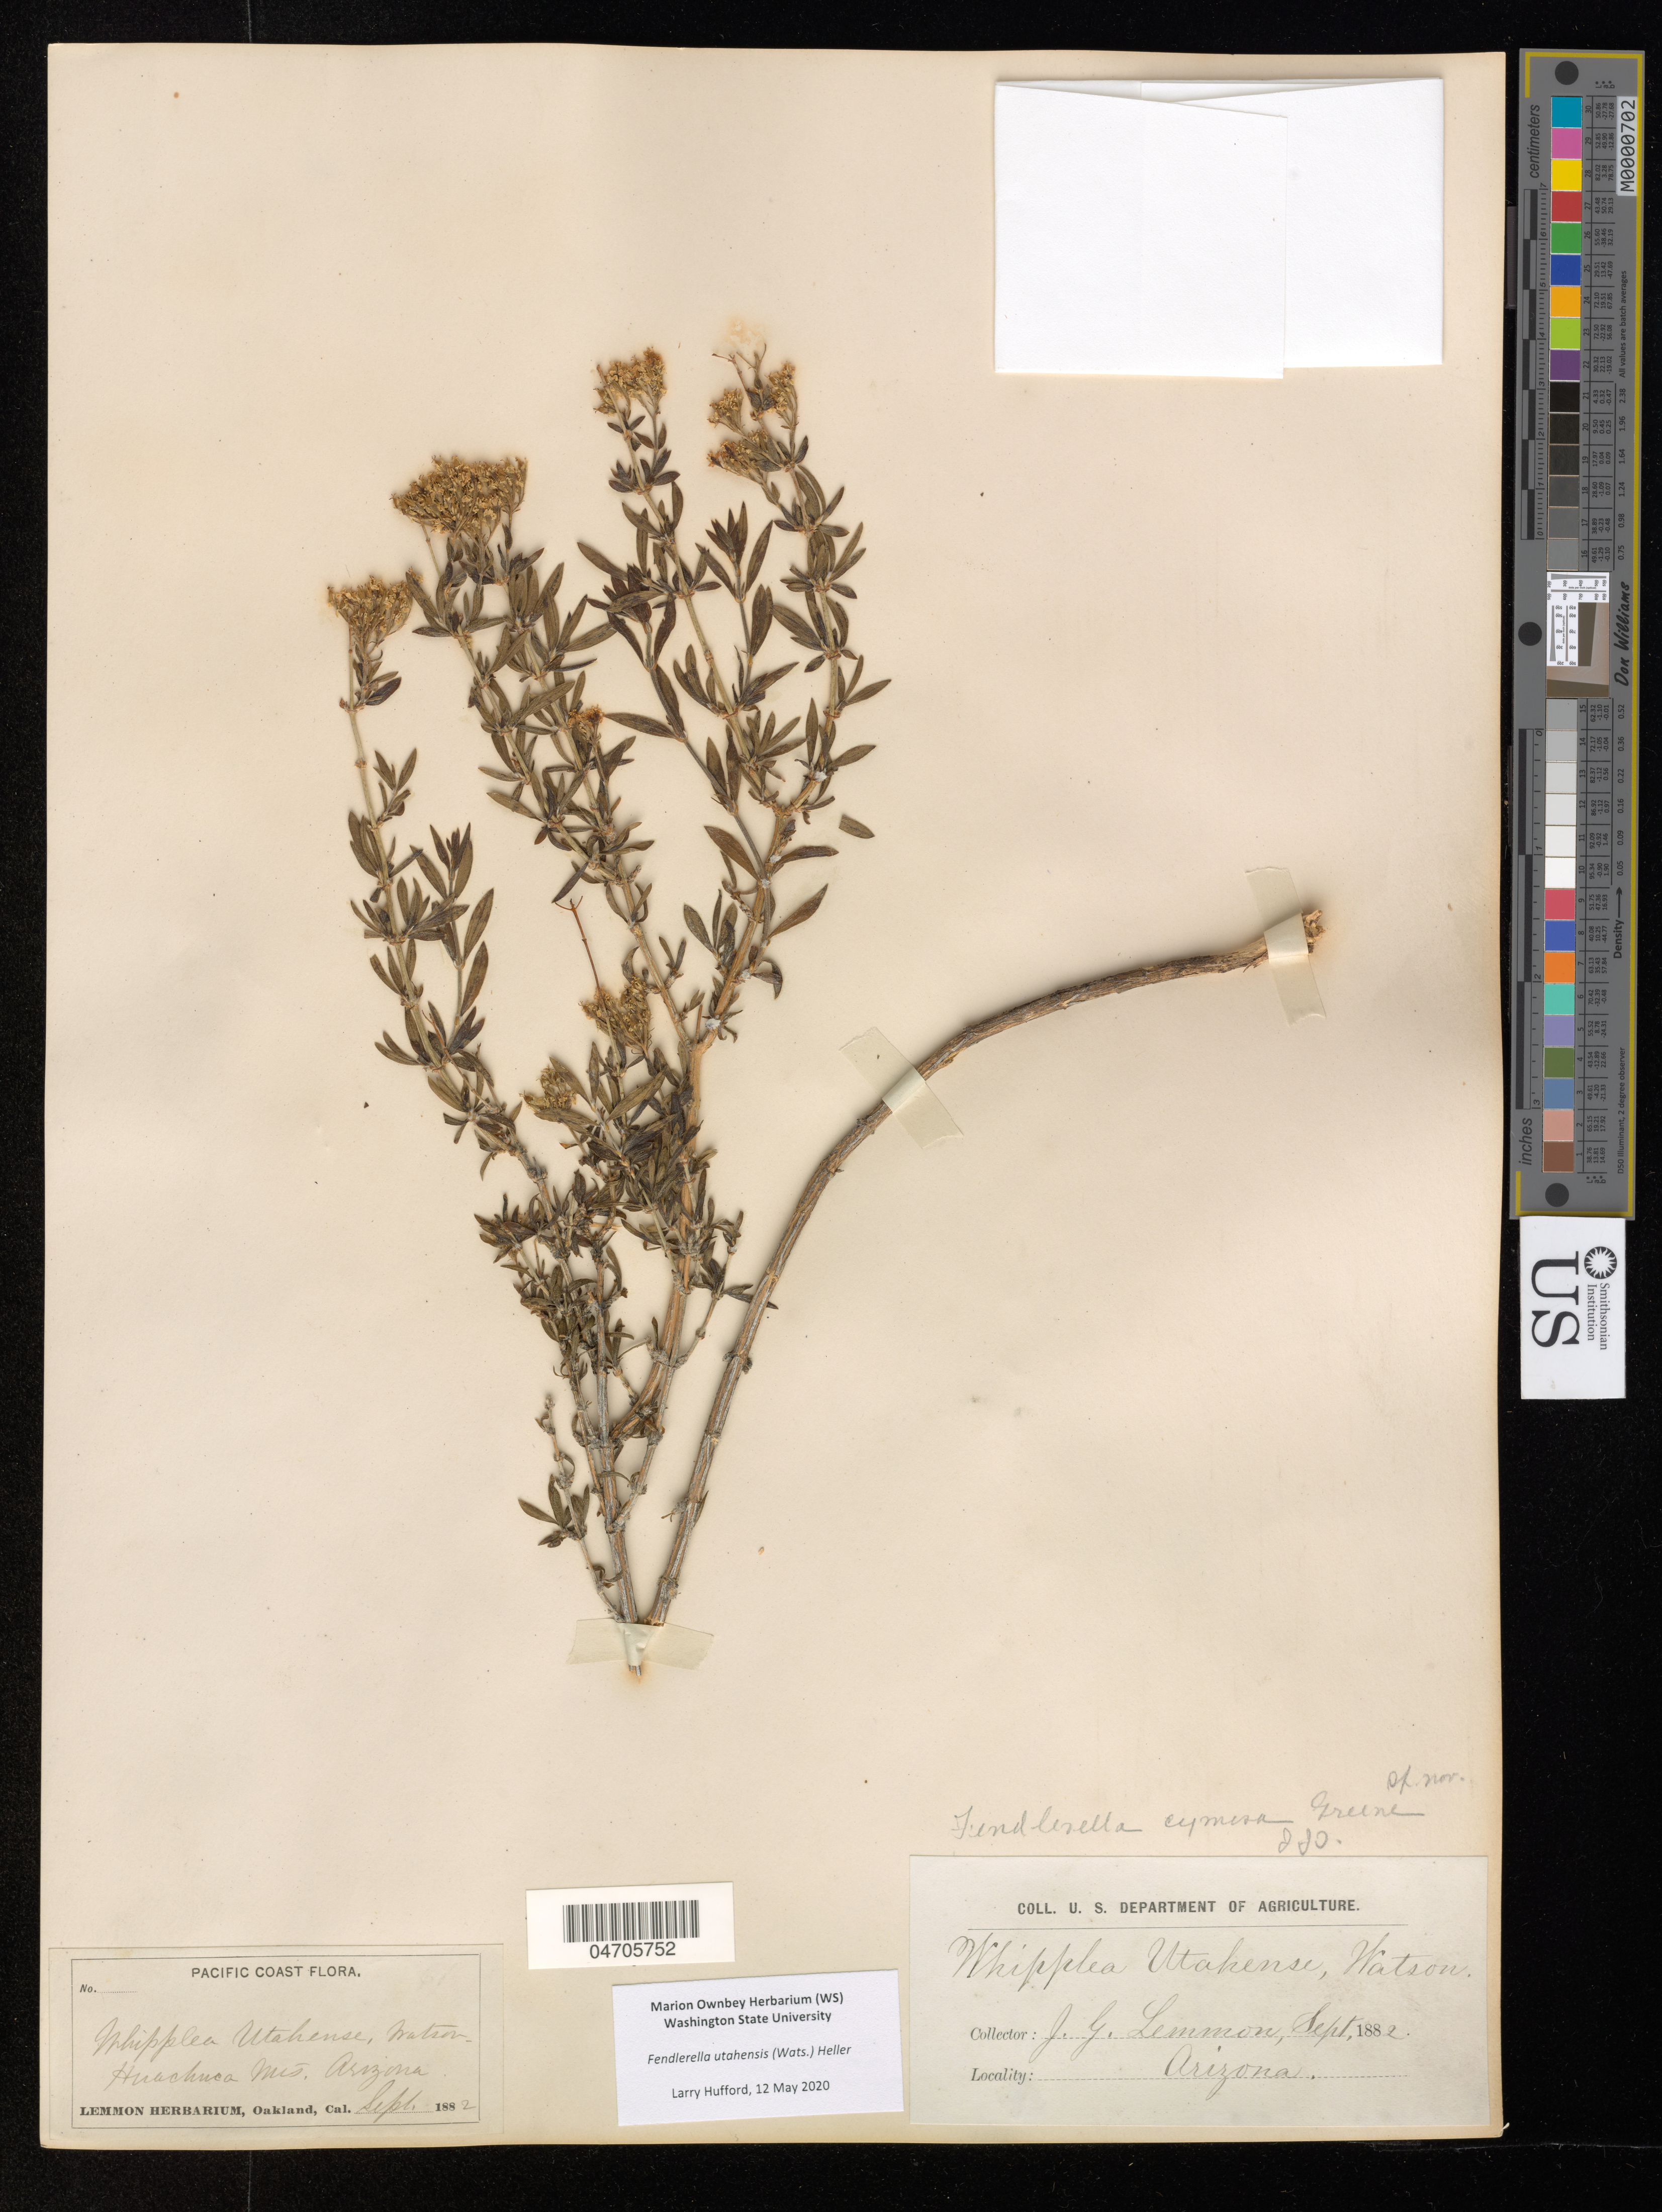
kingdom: Plantae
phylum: Tracheophyta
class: Magnoliopsida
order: Cornales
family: Hydrangeaceae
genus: Fendlerella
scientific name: Fendlerella utahensis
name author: (S. Watson) A. Heller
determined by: Hufford, L.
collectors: J. G. Lemmon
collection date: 1882-09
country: United States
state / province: Arizona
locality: Pacific Coast. Huachuca Mts.